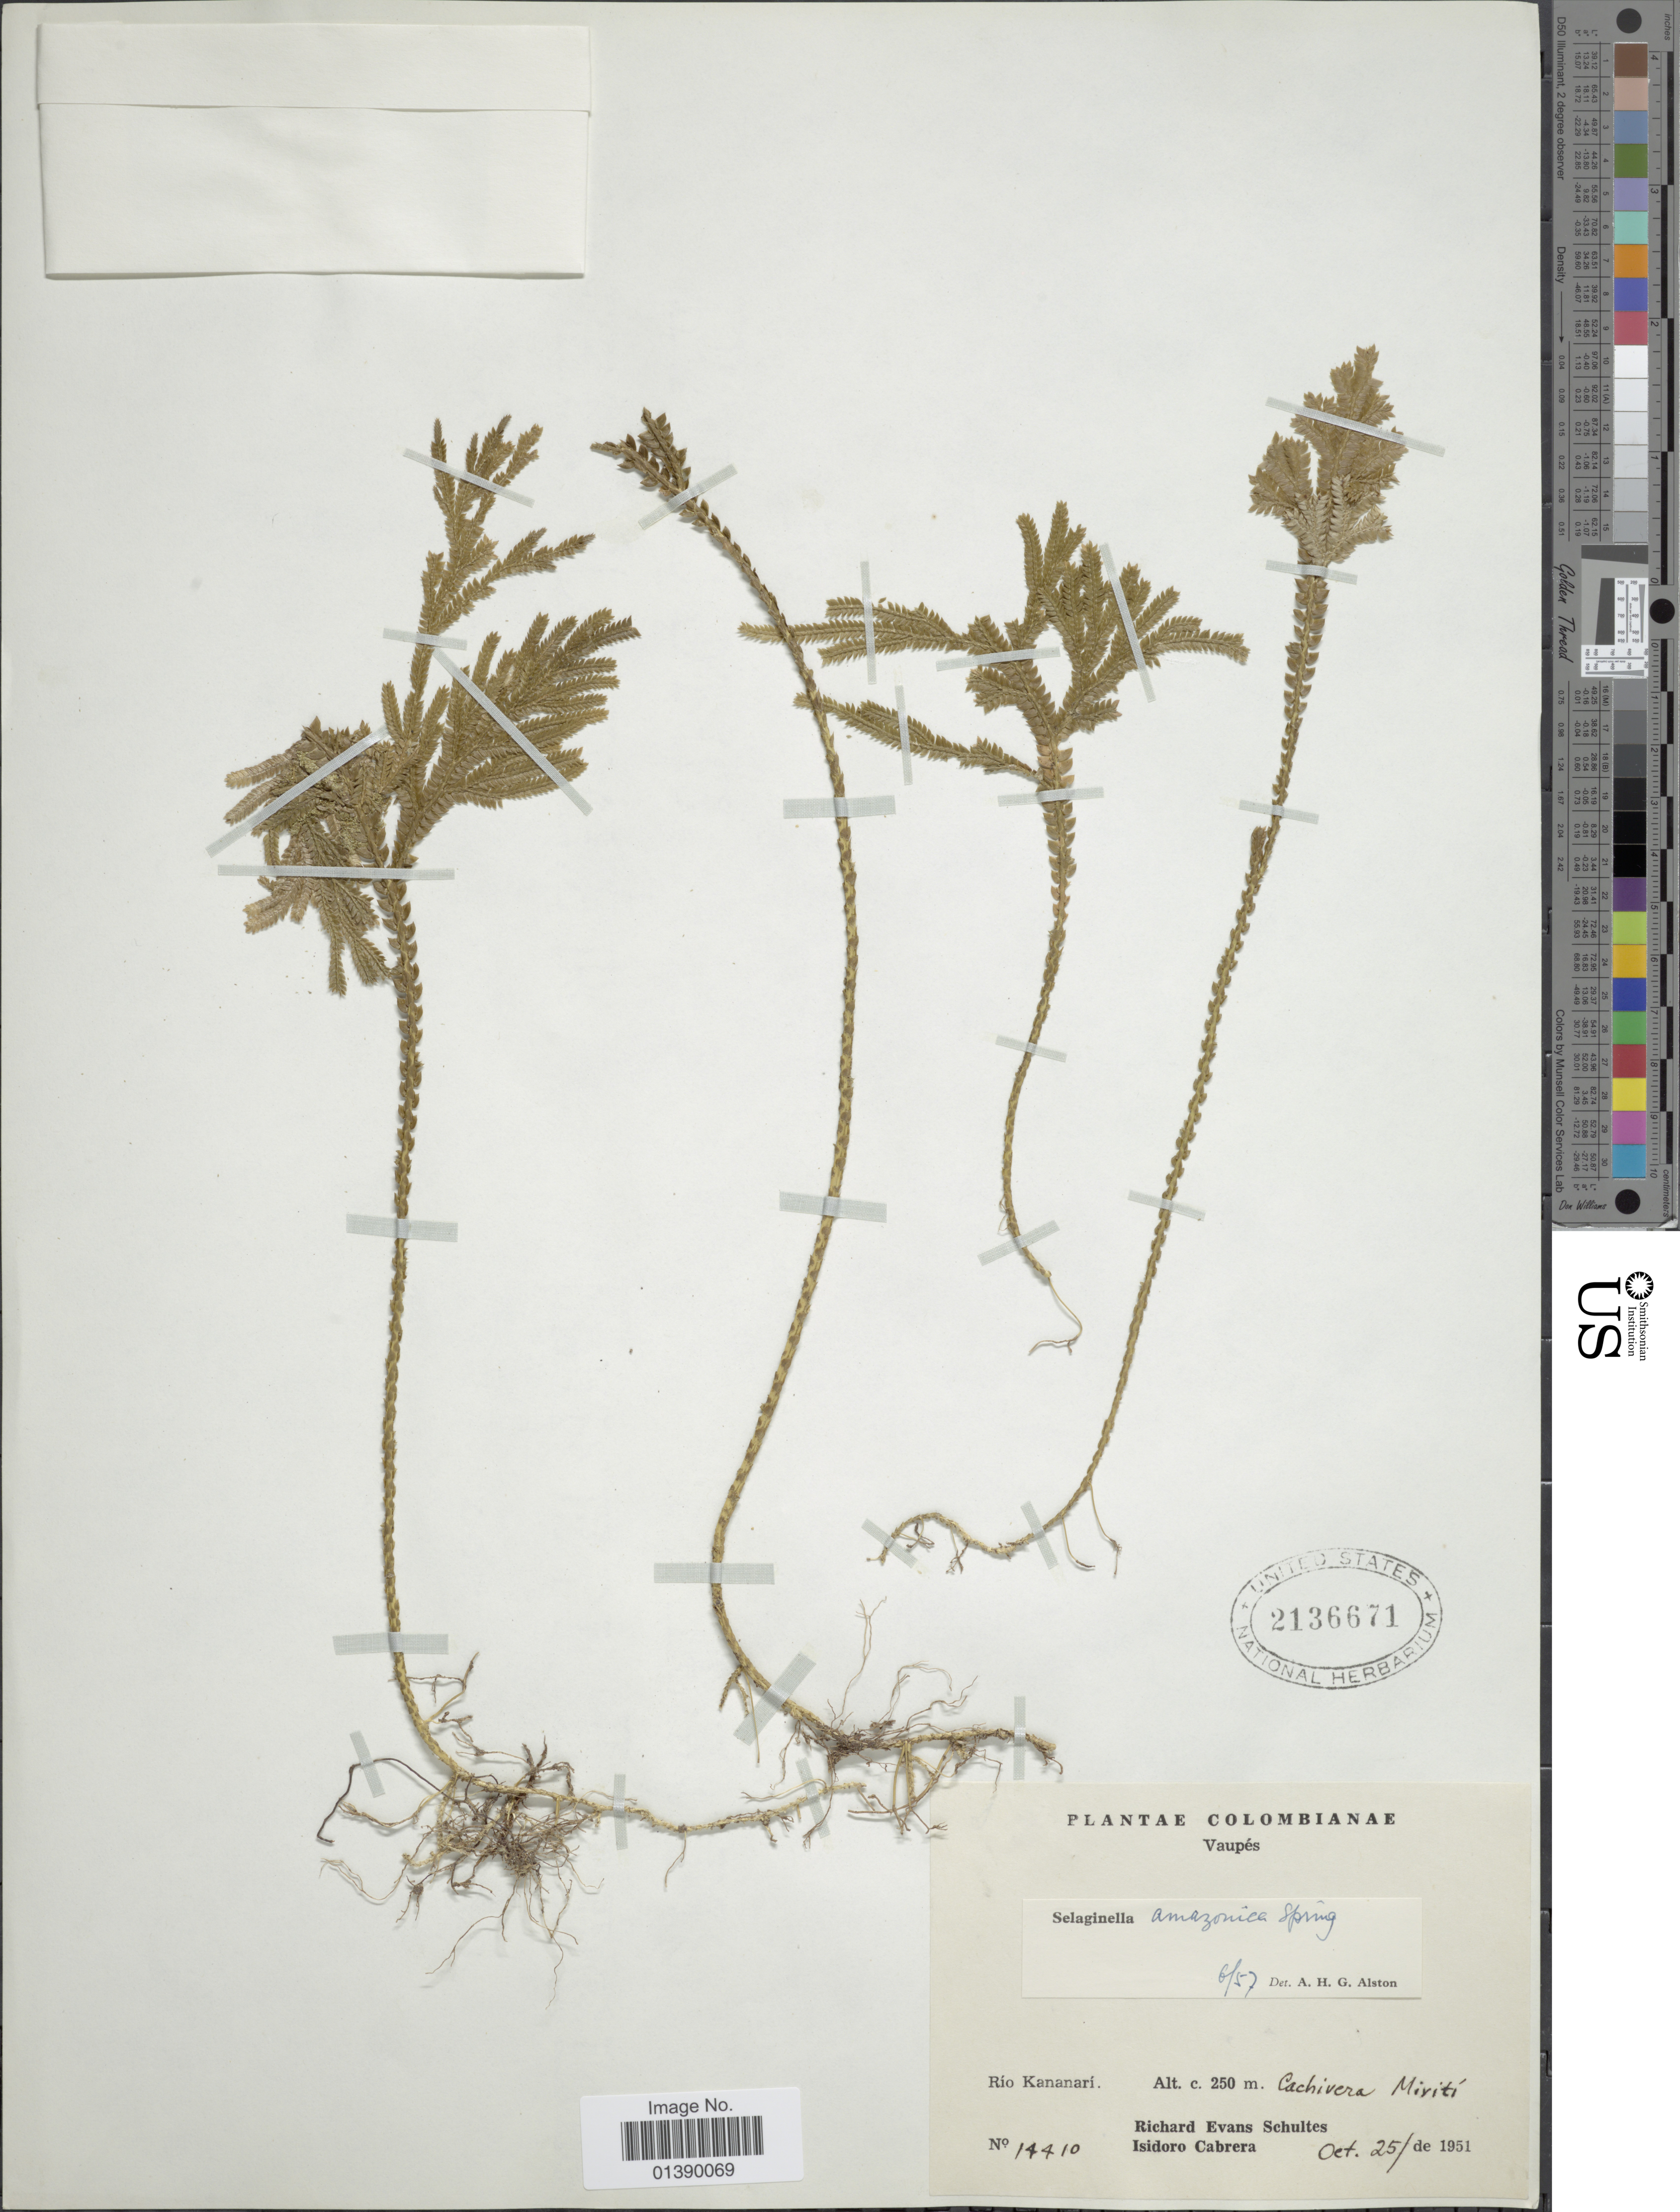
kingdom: Plantae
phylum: Tracheophyta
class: Lycopodiopsida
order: Selaginellales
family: Selaginellaceae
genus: Selaginella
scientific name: Selaginella amazonica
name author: Spring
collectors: R. E. Schultes & I. Cabrera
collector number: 14410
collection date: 1951-10-25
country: Colombia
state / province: Vaupés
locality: Río Kananarí, Cachivera Mirití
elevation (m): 250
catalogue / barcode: US 2136671